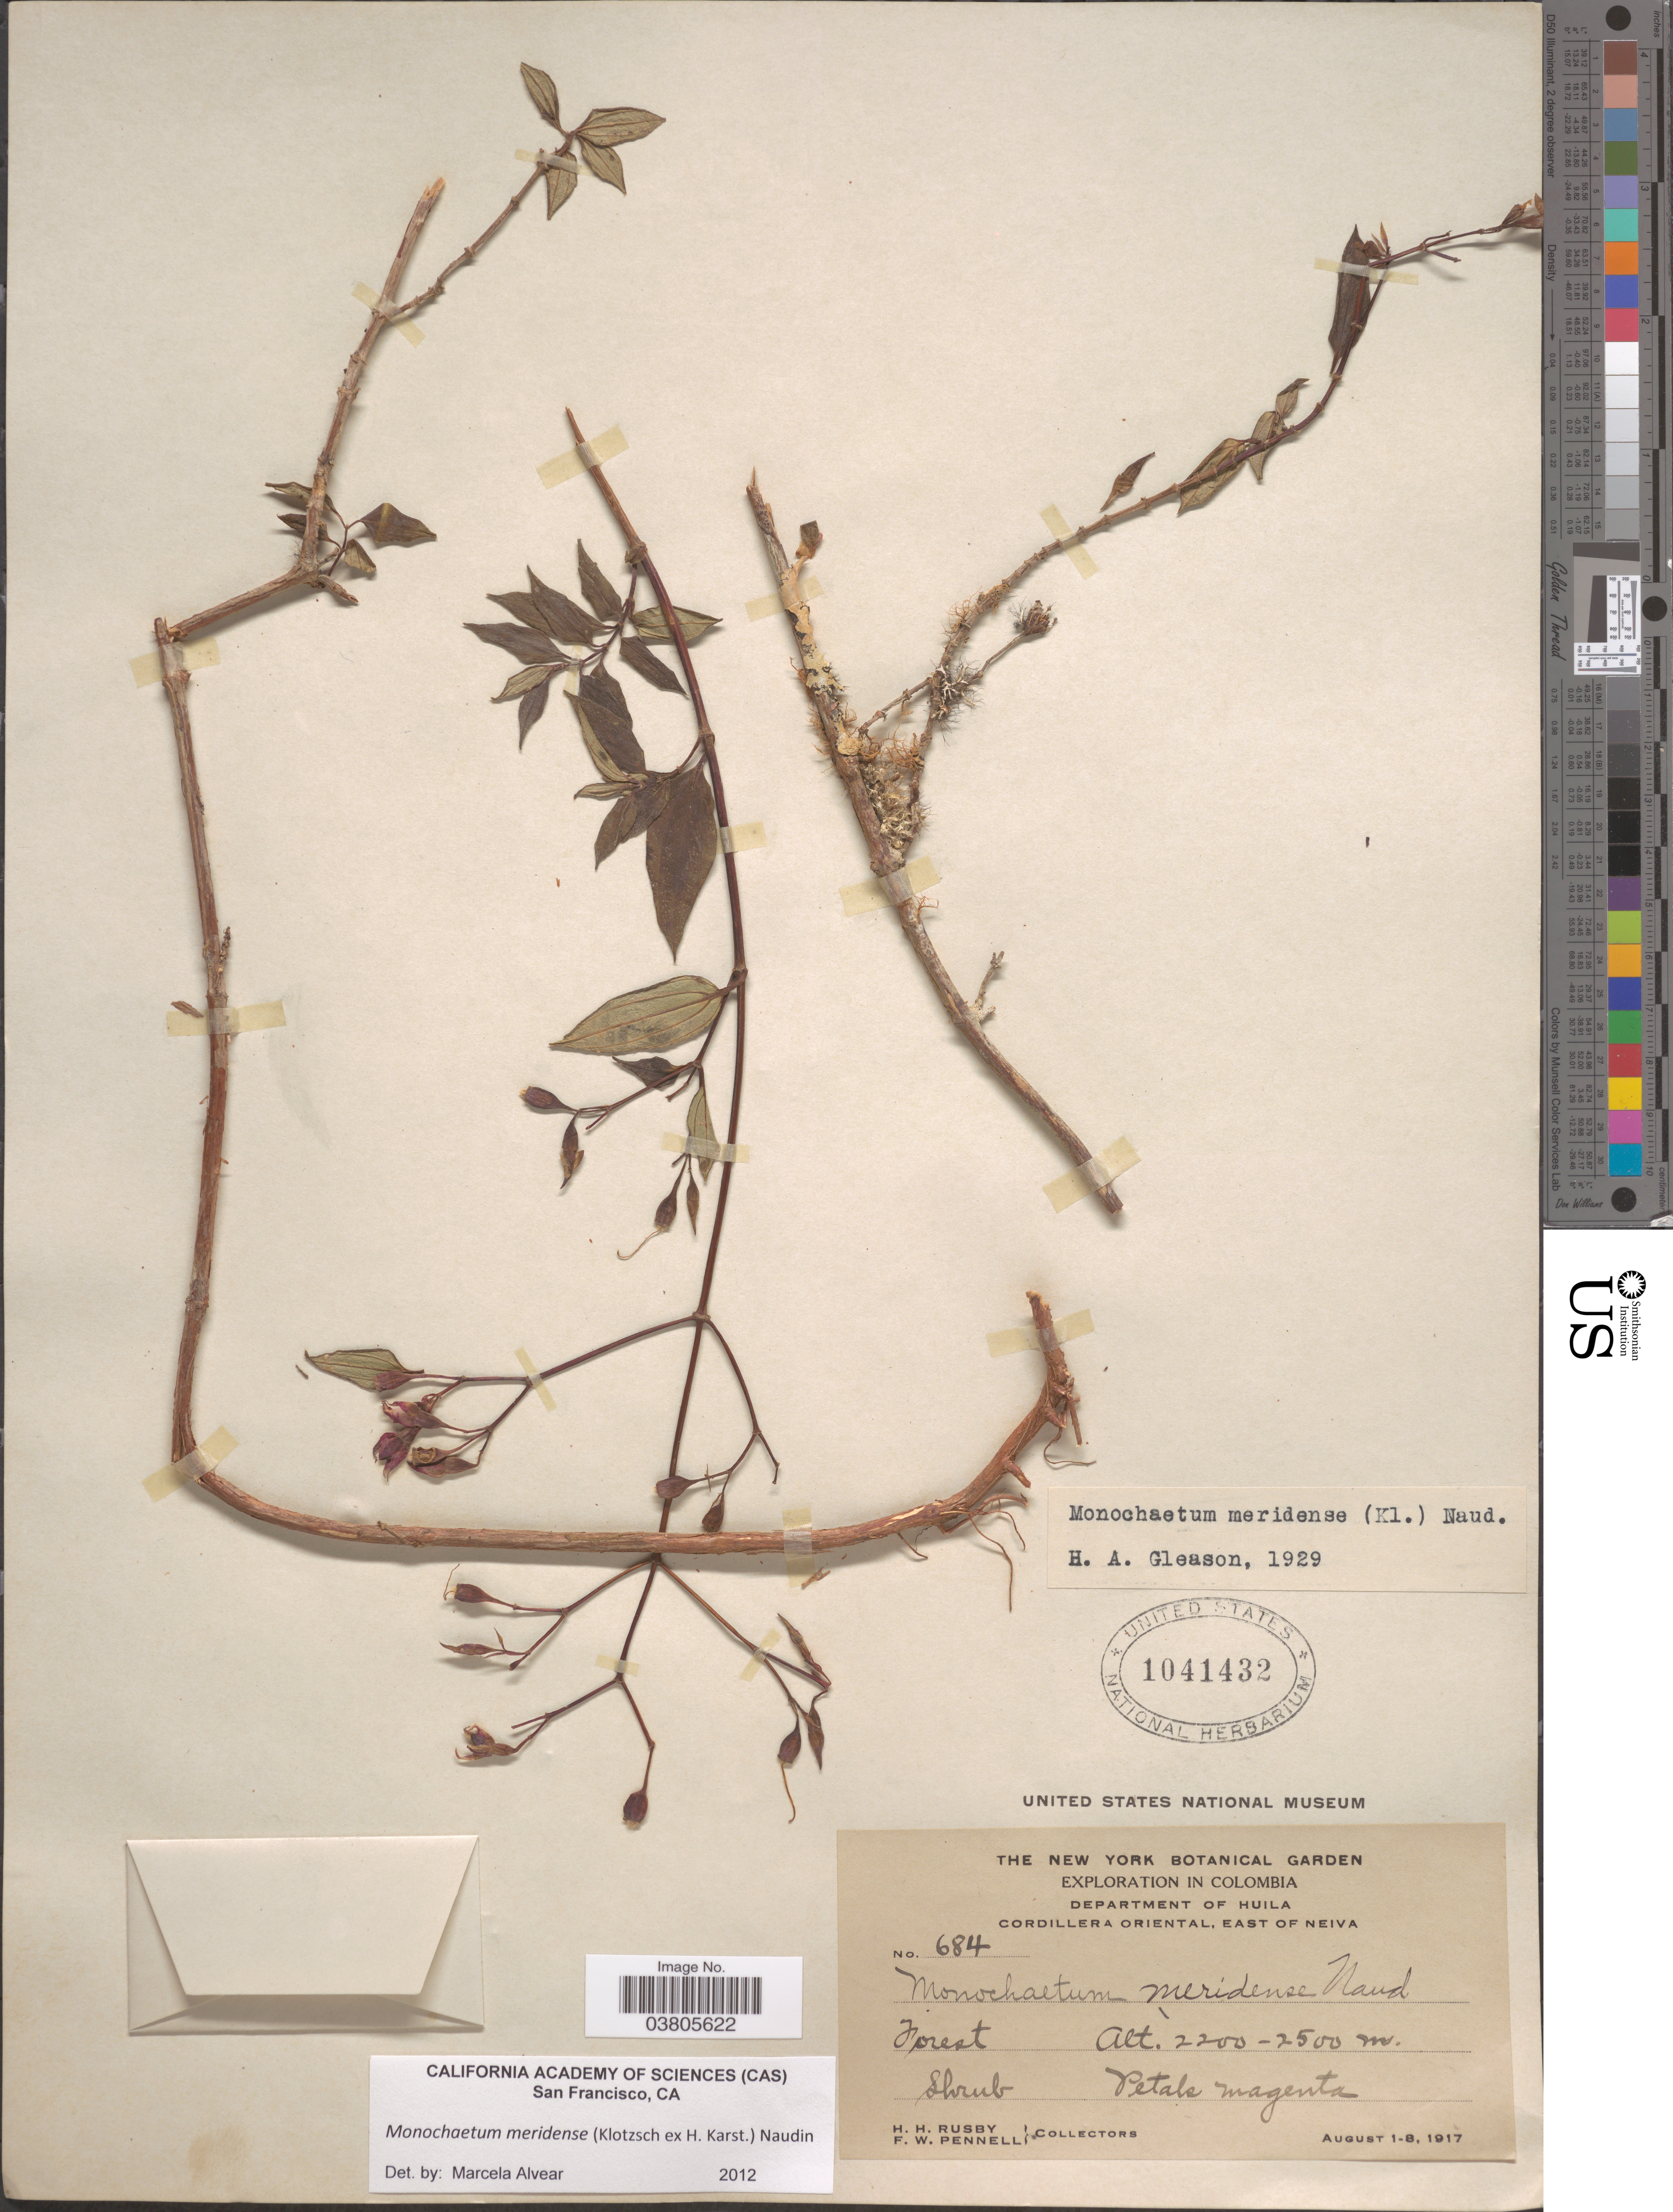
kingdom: Plantae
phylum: Tracheophyta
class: Magnoliopsida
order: Myrtales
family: Melastomataceae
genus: Monochaetum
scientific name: Monochaetum meridense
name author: (H. Karst.) Naudin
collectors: H. H. Rusby & F. W. Pennell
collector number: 684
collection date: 1917-08-01/1917-08-08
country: Colombia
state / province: Huila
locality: Department of Huila. Cordillera Oriental, East of Neiva.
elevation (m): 2200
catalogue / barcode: US 1041432